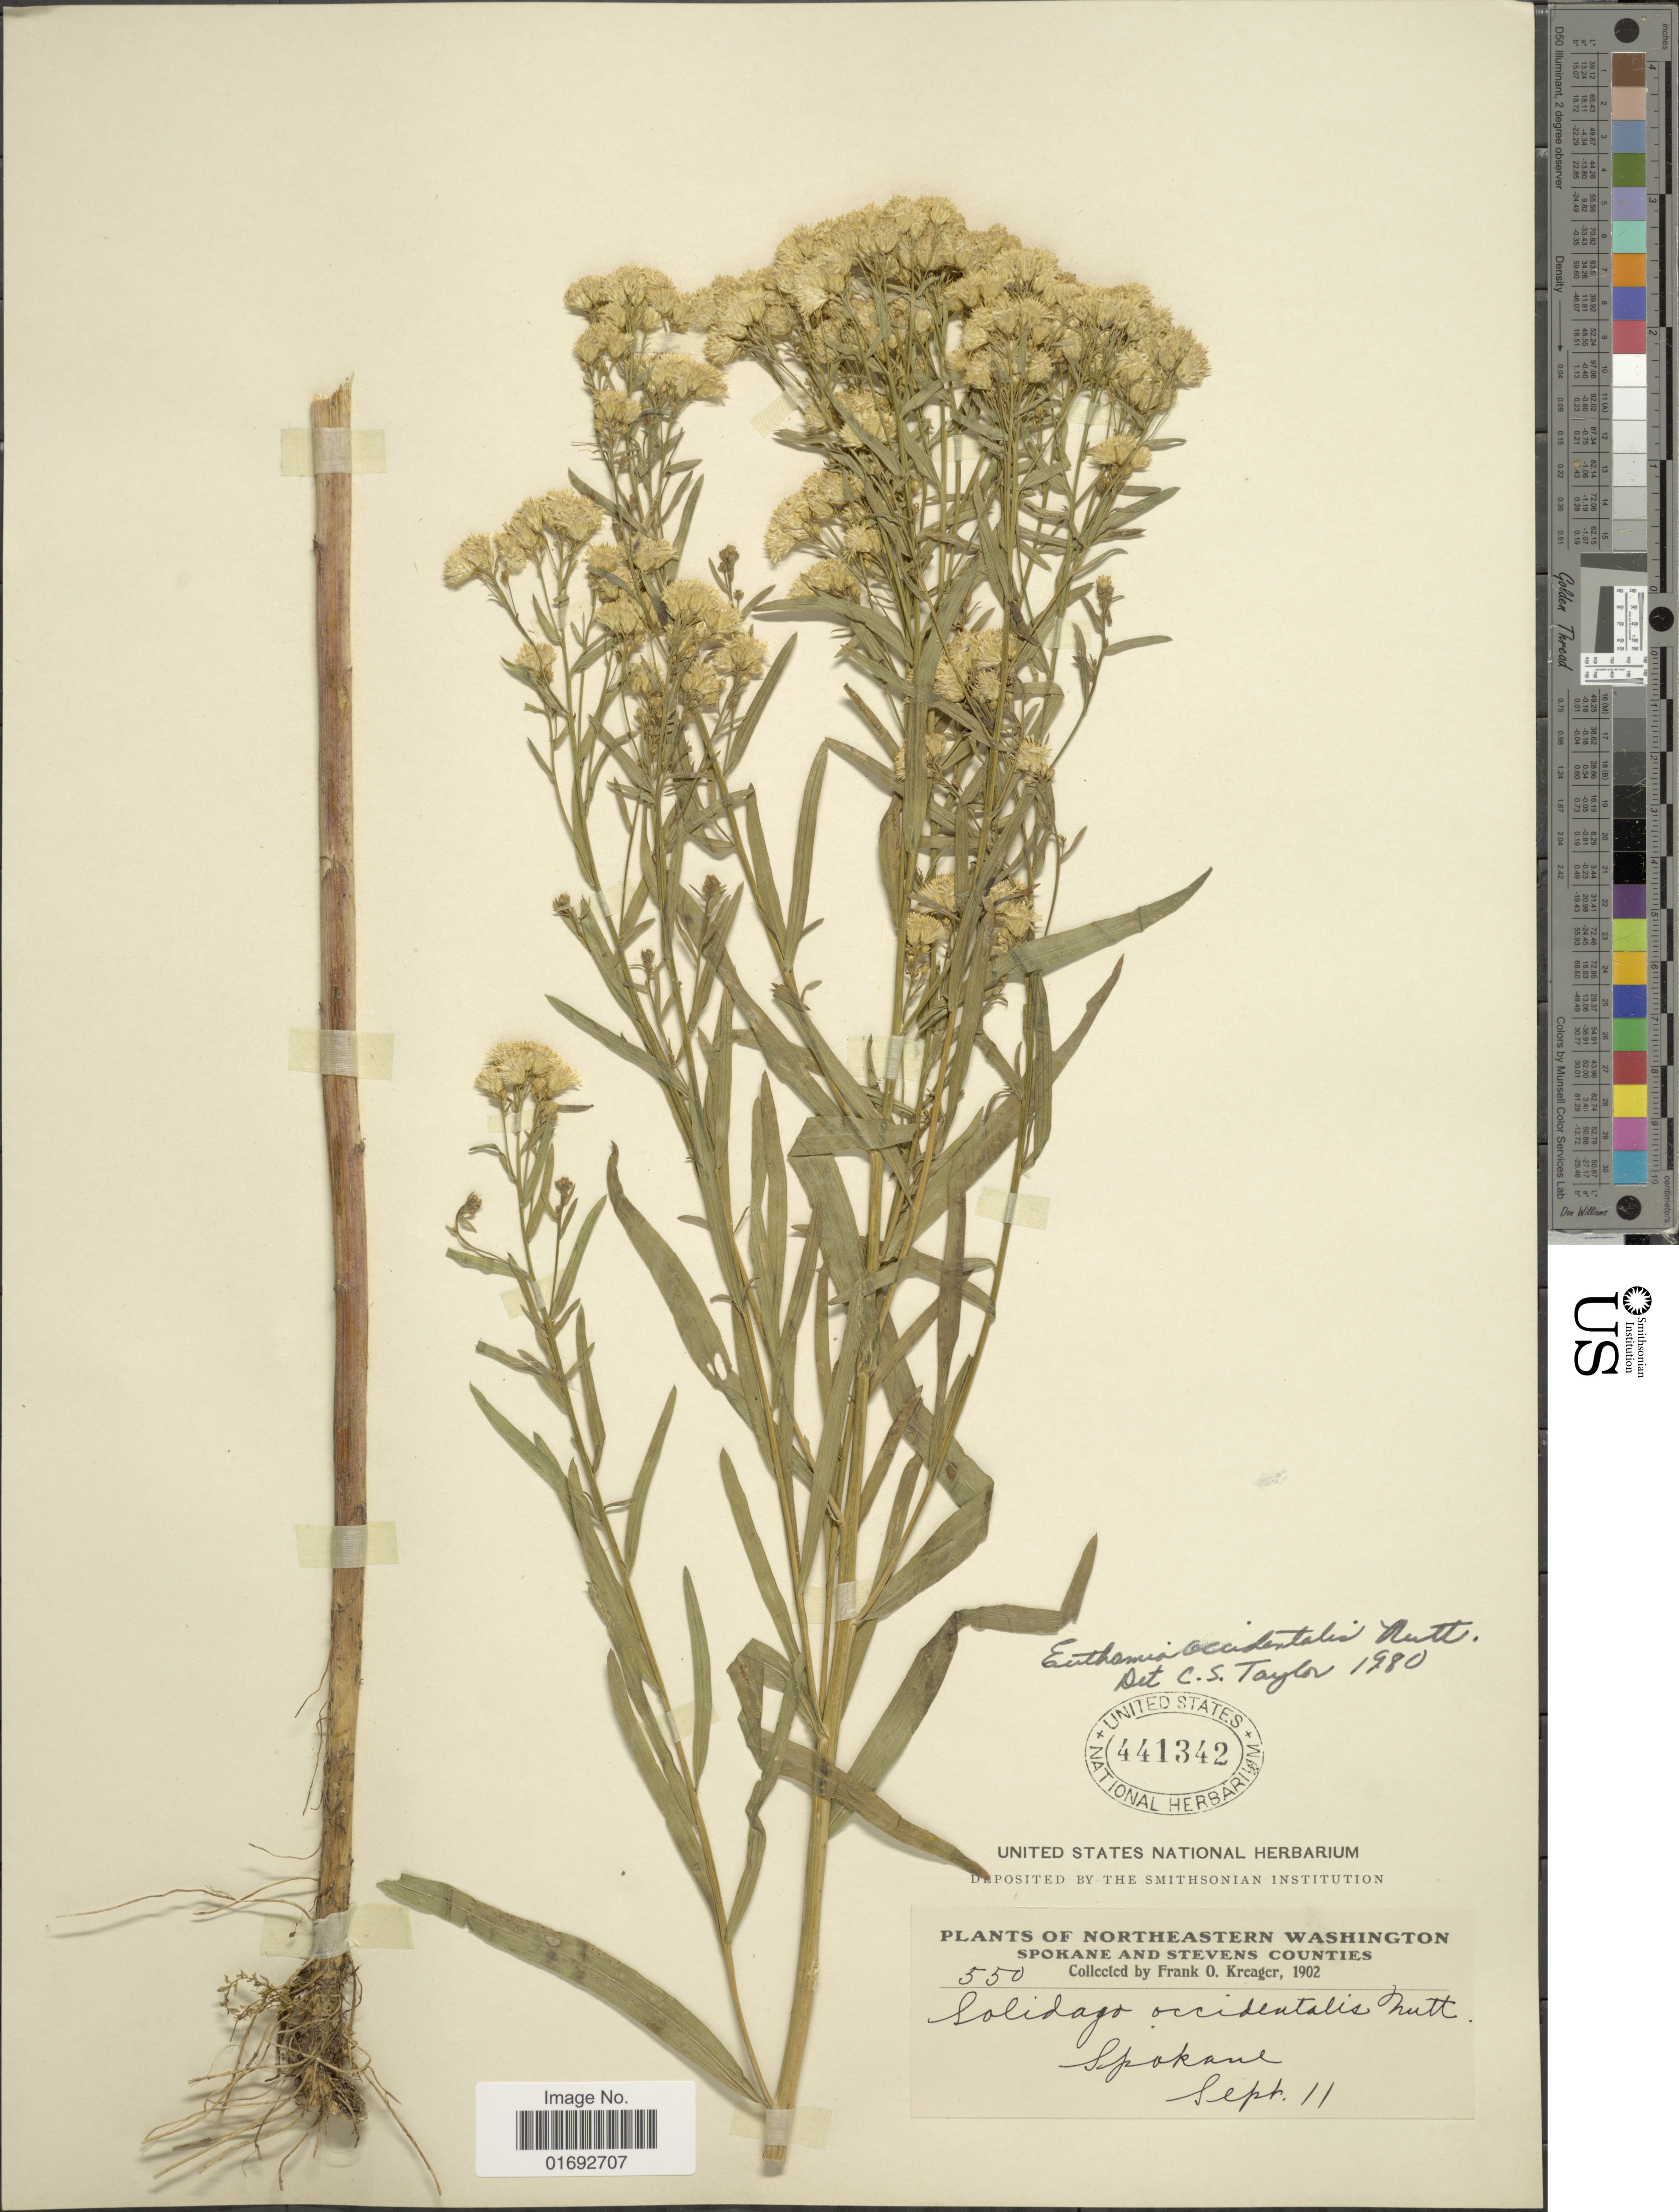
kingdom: Plantae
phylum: Tracheophyta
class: Magnoliopsida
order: Asterales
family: Asteraceae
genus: Euthamia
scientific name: Euthamia occidentalis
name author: Nutt.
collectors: F. Kreager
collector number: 550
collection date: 1902-09-11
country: United States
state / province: Washington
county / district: Spokane / Stevens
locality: Northeastern Washington, Spokane and Stevens Counties, Spokane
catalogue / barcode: US 441342